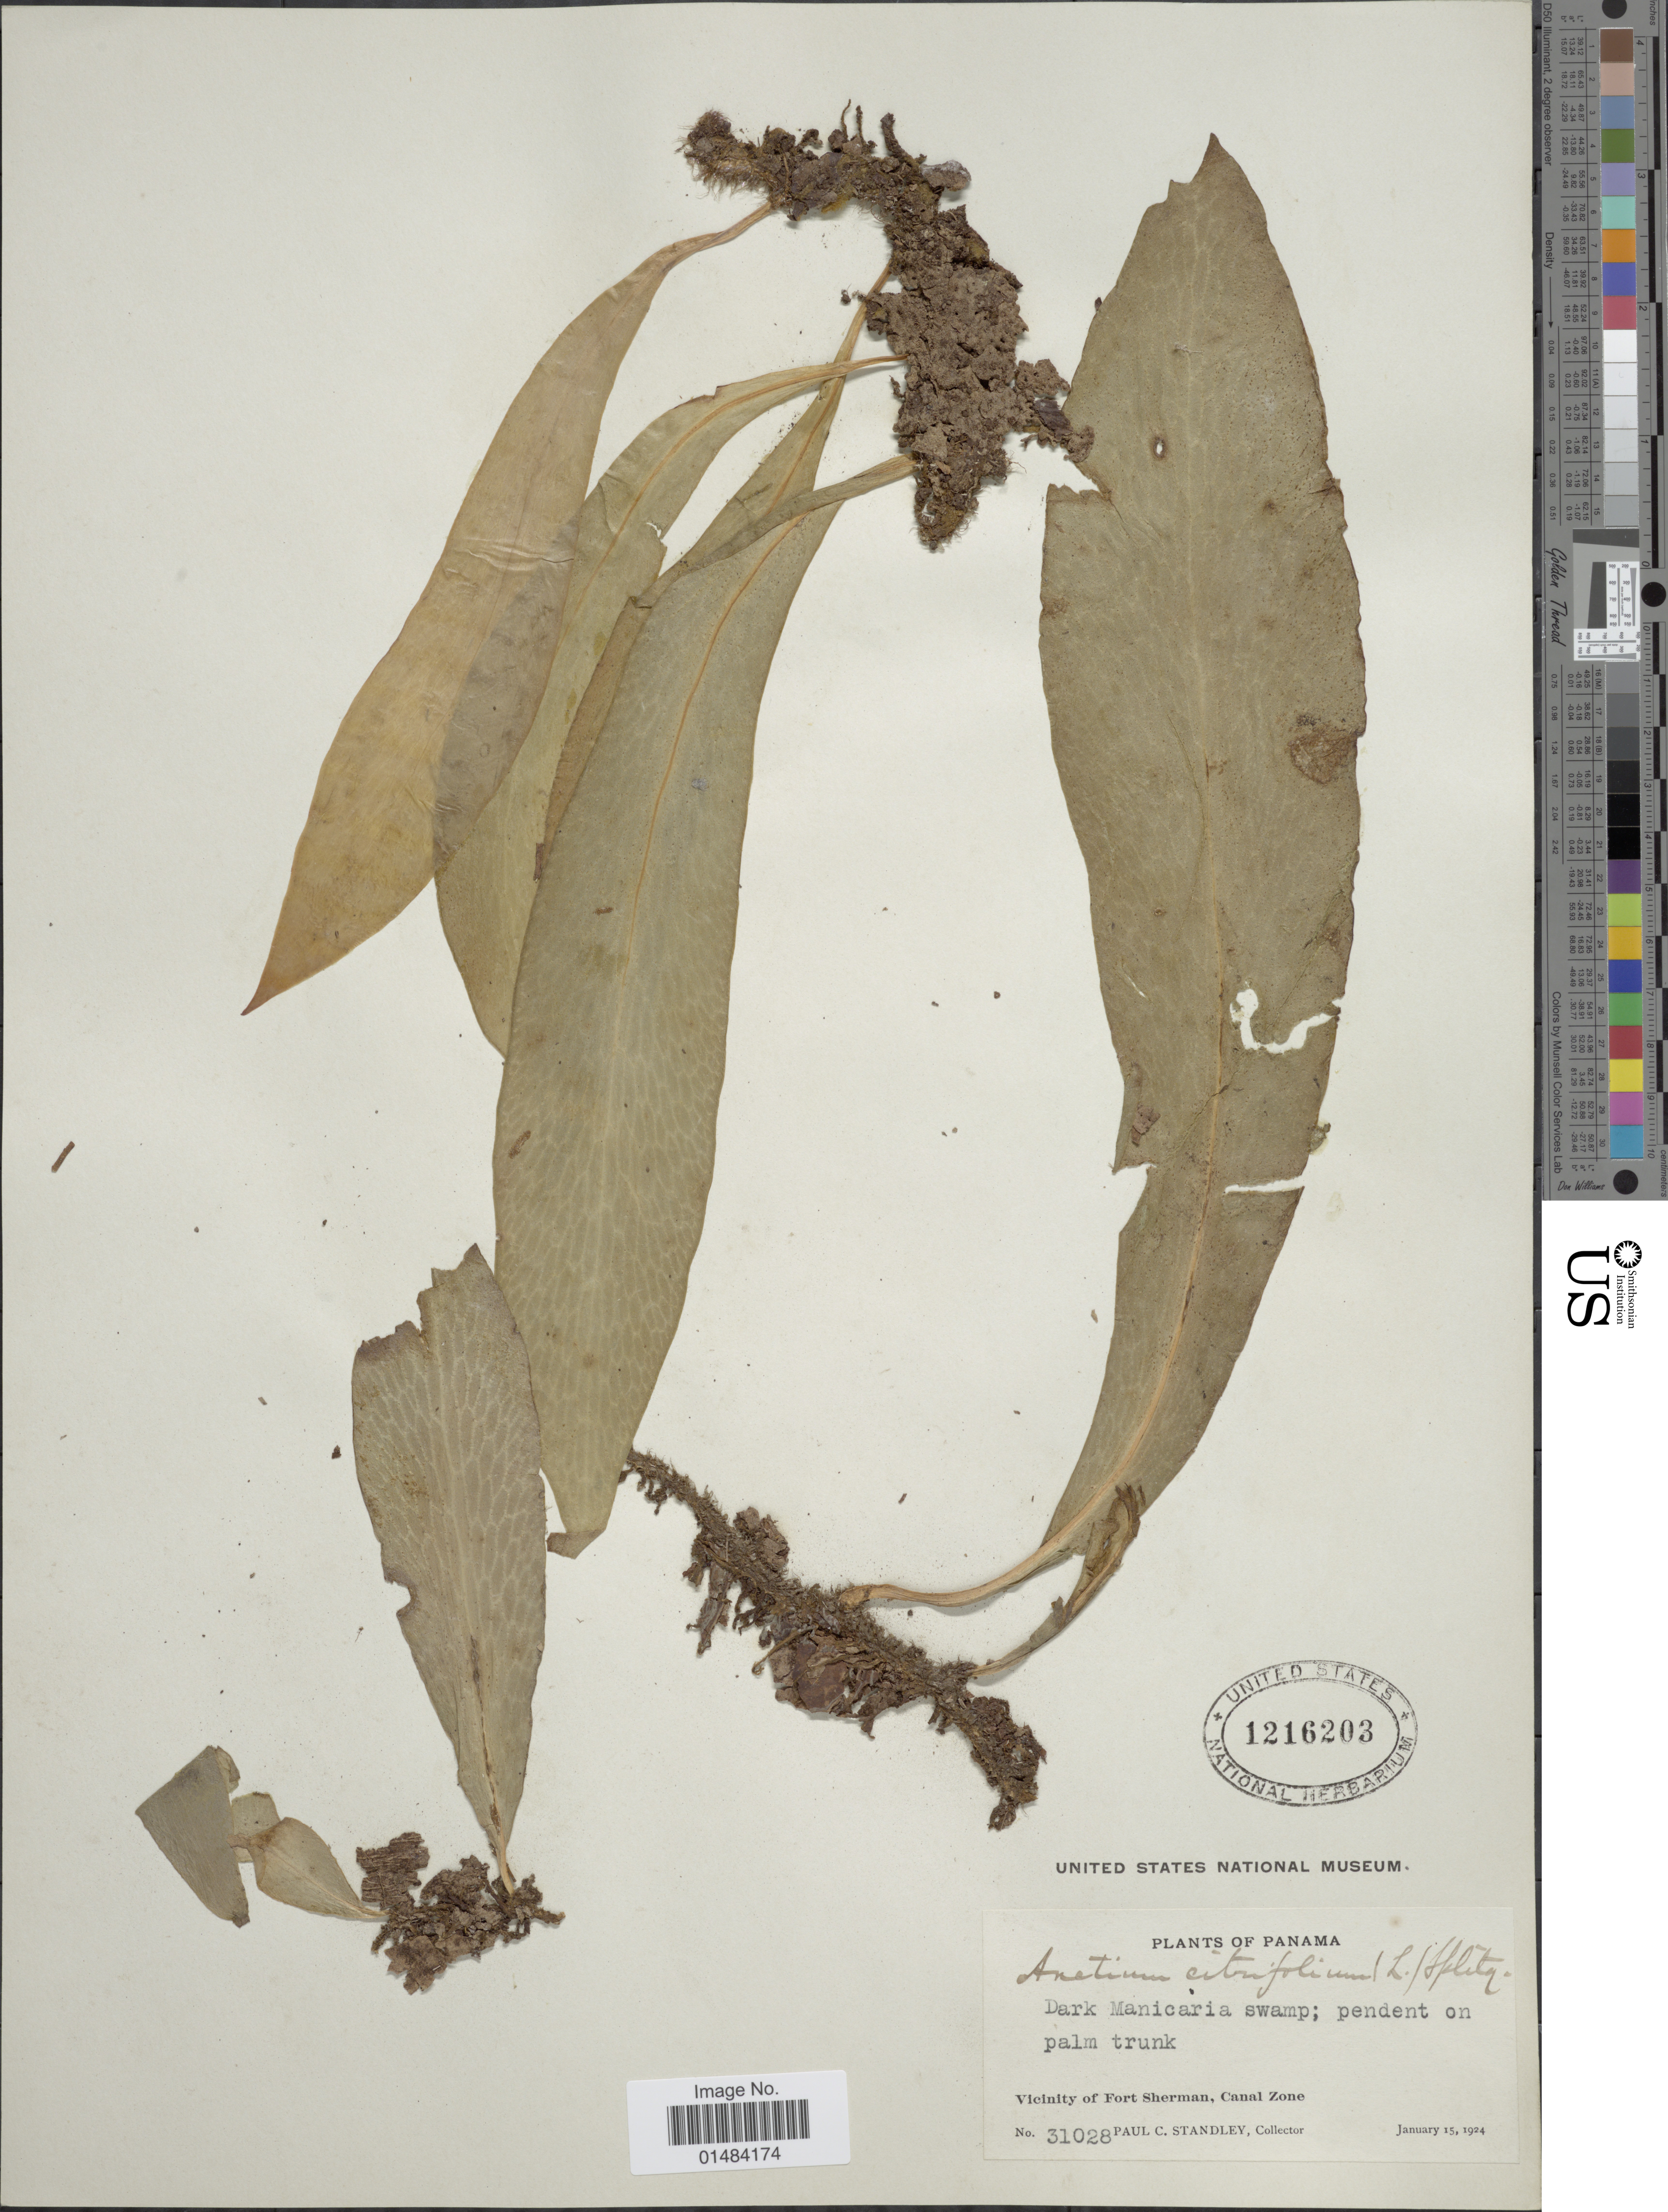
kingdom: Plantae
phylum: Tracheophyta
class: Polypodiopsida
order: Polypodiales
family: Pteridaceae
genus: Anetium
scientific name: Anetium citrifolium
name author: (L.) Splitg.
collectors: P. C. Standley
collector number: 31028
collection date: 1924-01-15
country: Panama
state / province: Colón / Panamá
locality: Panama, Vicinity of Fort Sherman, Canal Zone.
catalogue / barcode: US 1216203